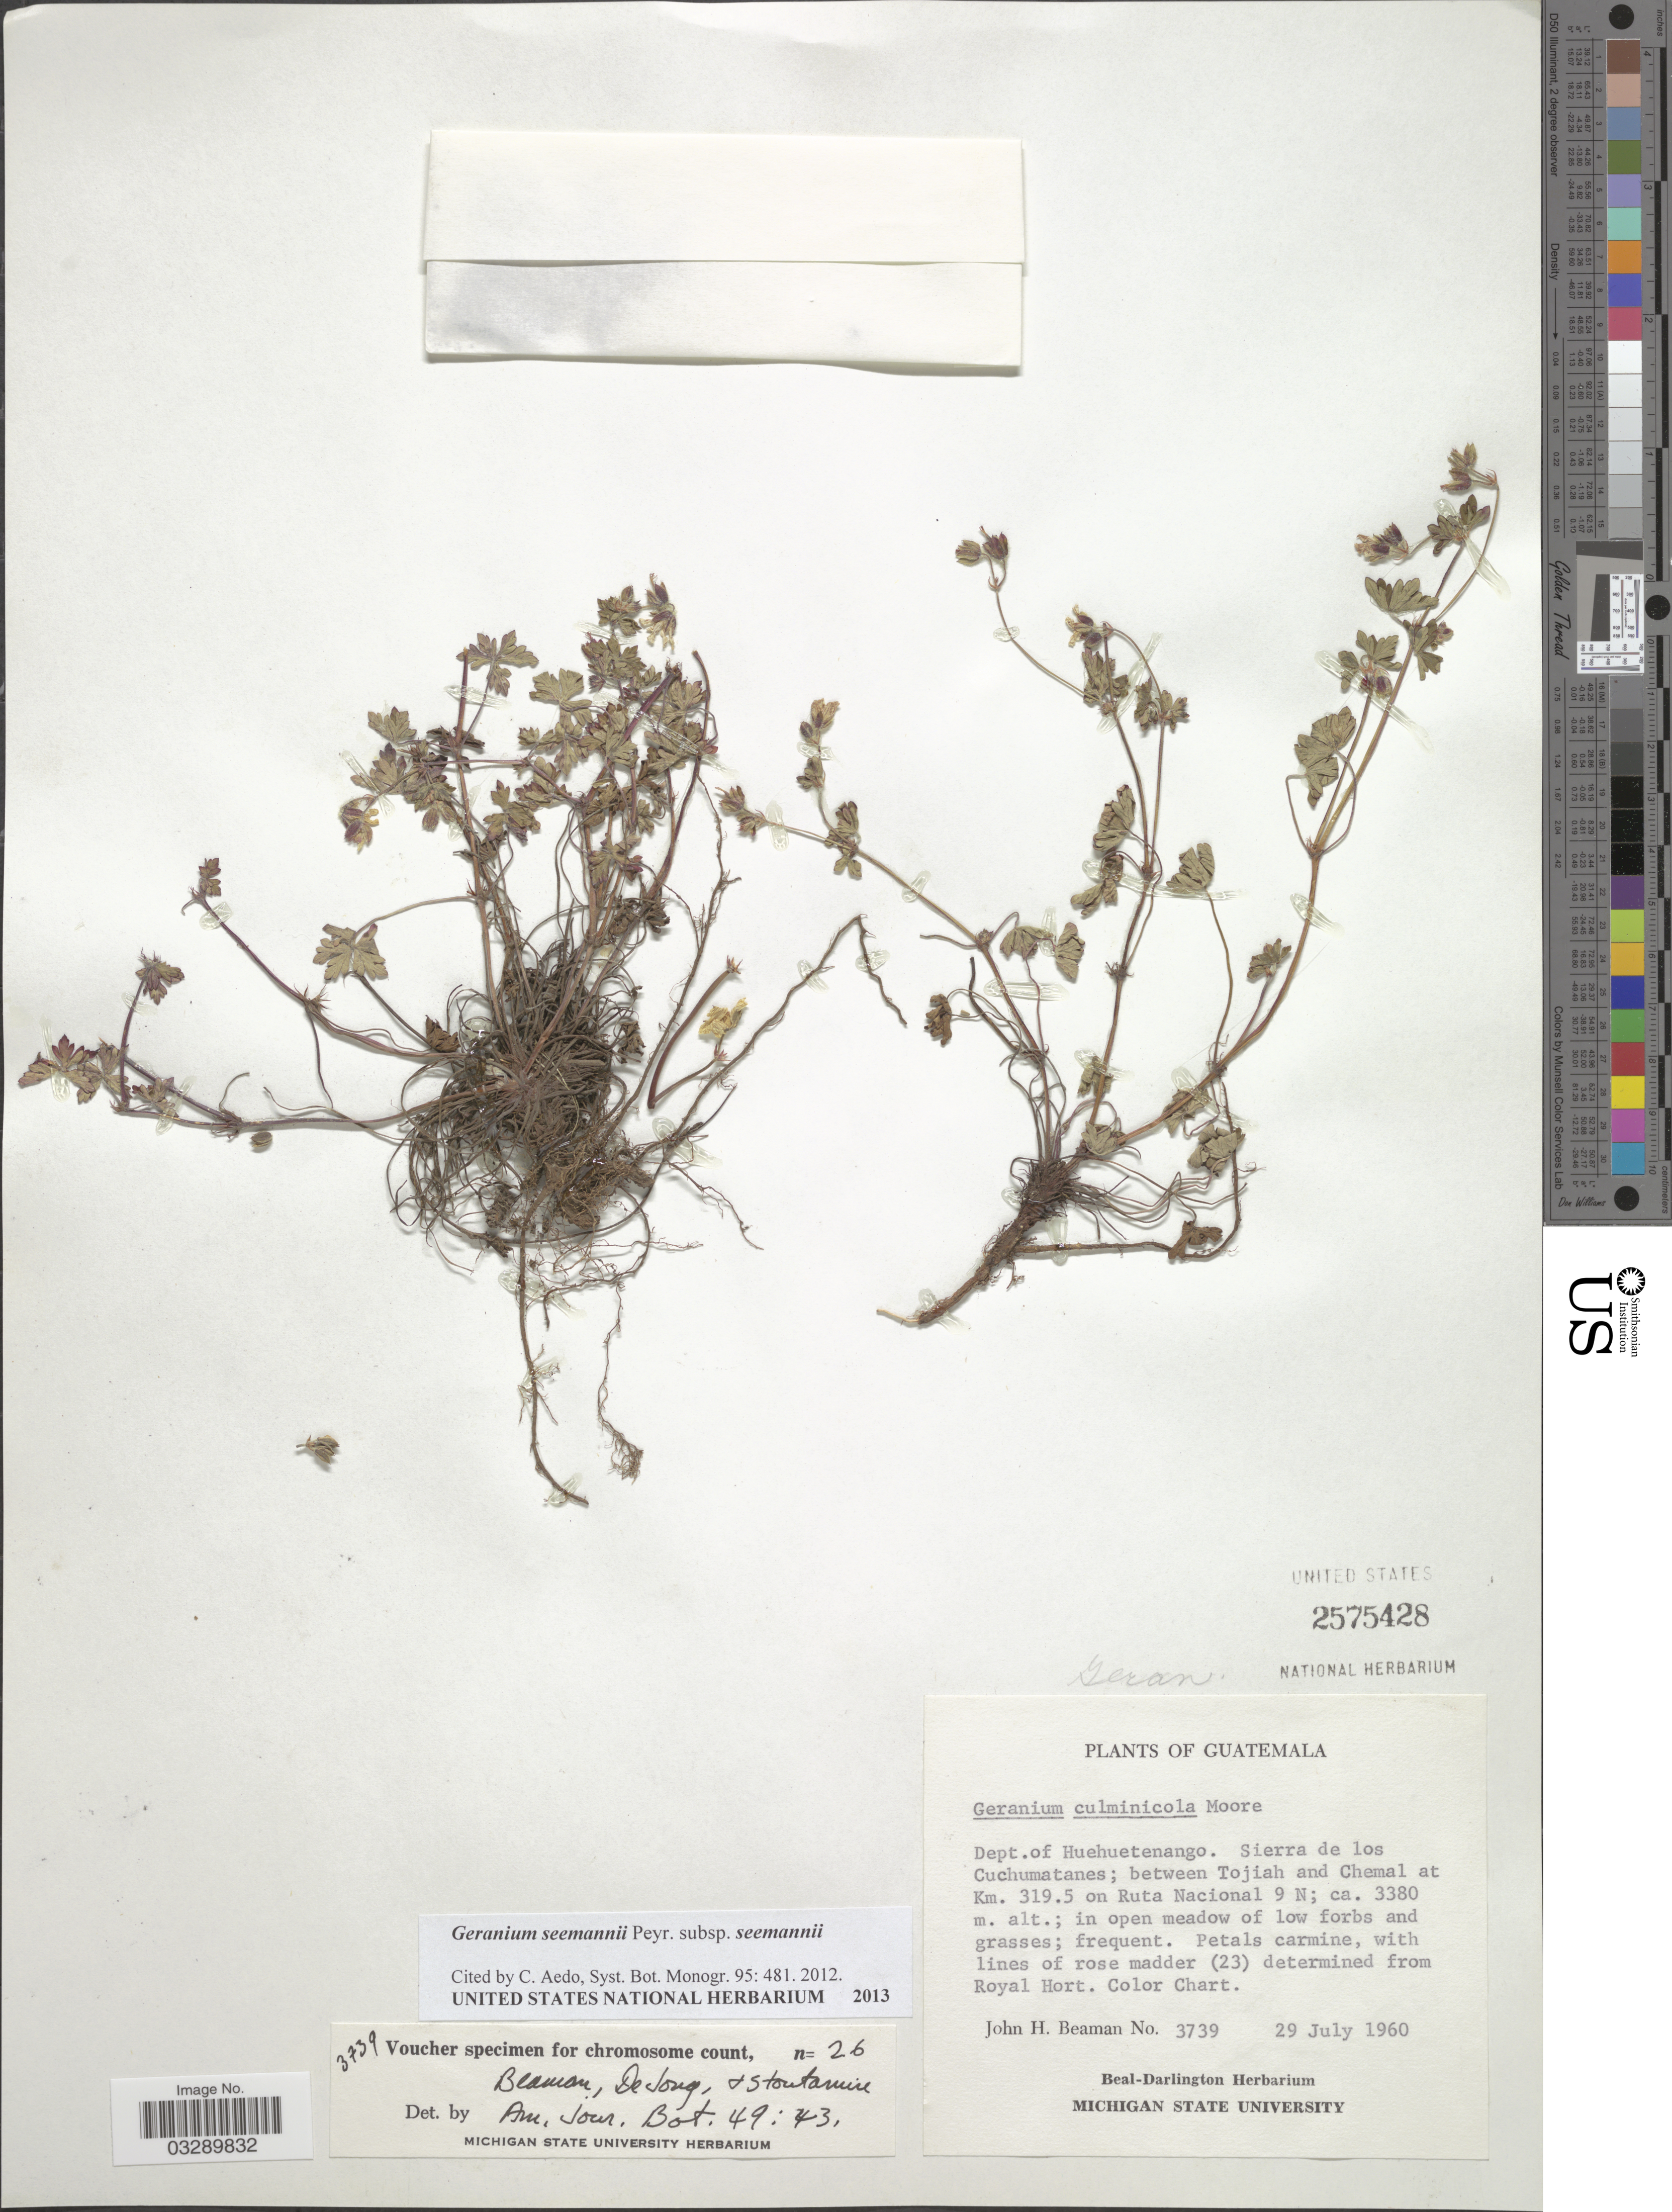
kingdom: Plantae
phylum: Tracheophyta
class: Magnoliopsida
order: Geraniales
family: Geraniaceae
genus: Geranium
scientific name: Geranium seemannii subsp. seemannii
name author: Peyr.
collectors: J. H. Beaman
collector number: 3739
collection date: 1960-07-29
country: Guatemala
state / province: Huehuetenango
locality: Dept. of Huehuetenango. Sierra de los Cuchumatanes; between Tojiah and Chemal at Km. 319.5 on Ruta Nacional 9 N.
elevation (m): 3380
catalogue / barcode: US 2575428